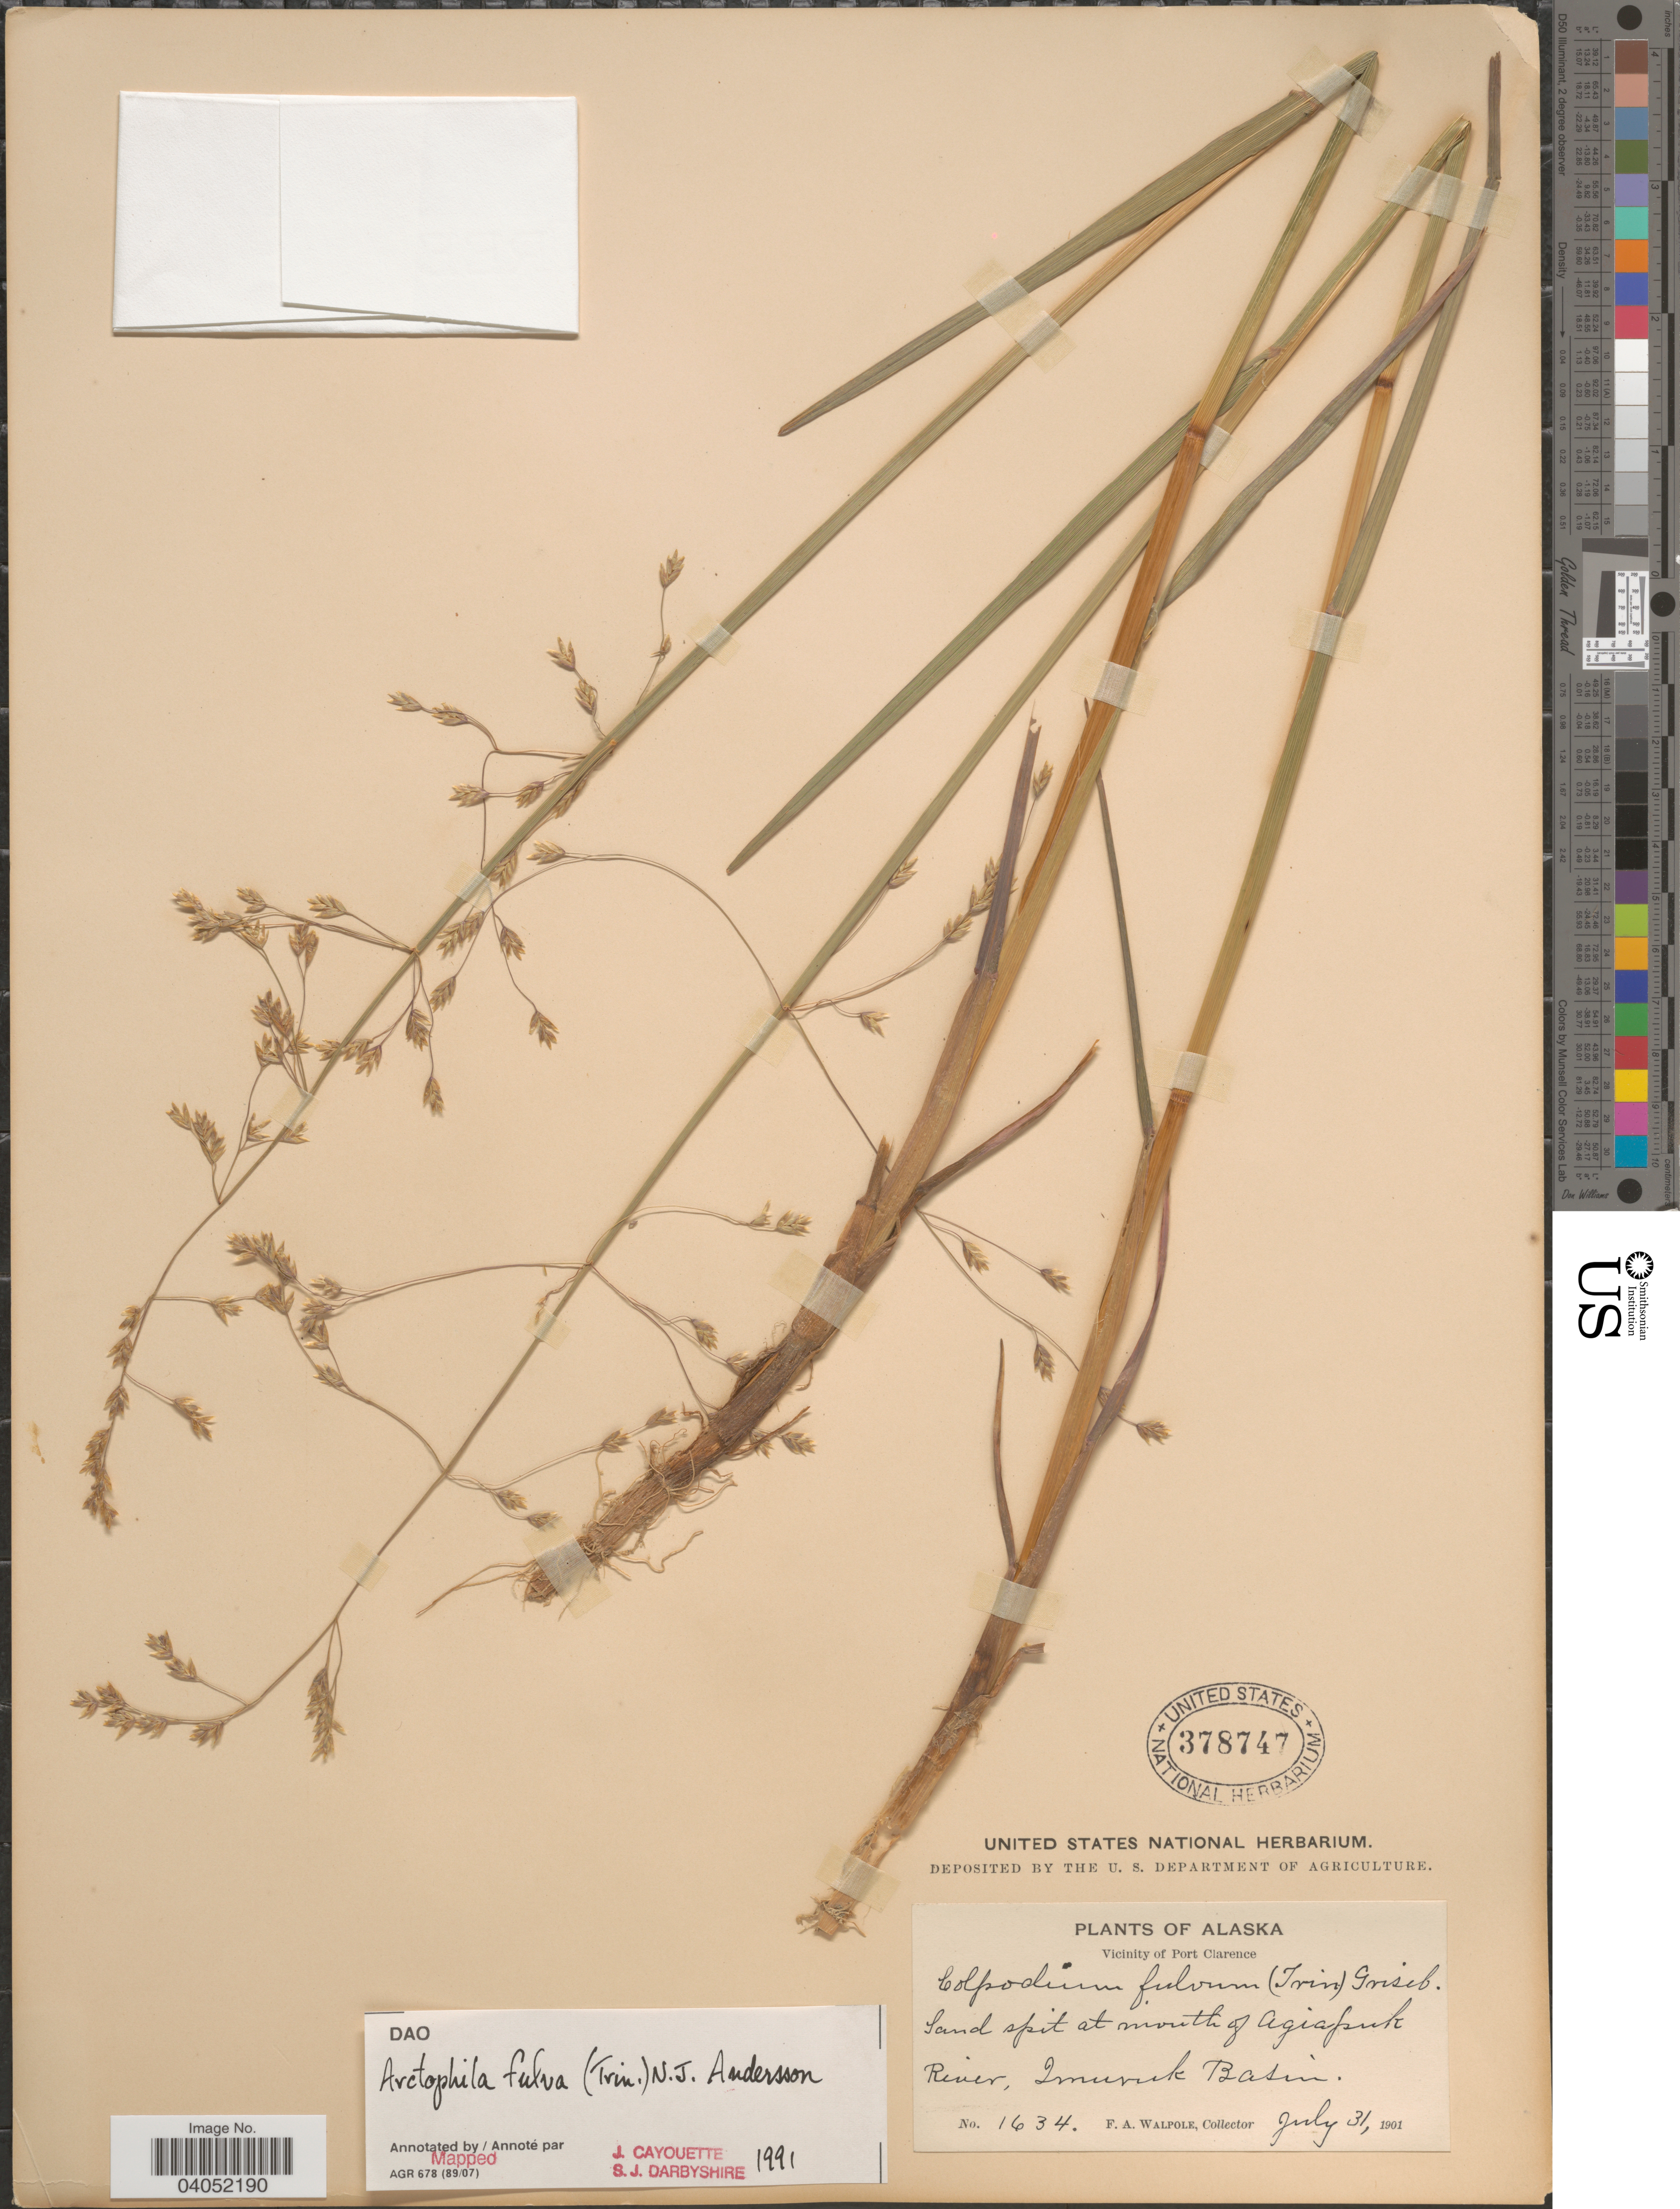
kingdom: Plantae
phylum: Tracheophyta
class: Liliopsida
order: Poales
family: Poaceae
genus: Arctophila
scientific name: Arctophila fulva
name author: (Trin.) Andersson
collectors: F. Walpole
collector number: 1634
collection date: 1901-07-31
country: United States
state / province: Alaska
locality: Vicinity of Port Clarence. At mouth of Agiapuk River, Imuruk Basin.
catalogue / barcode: US 378747